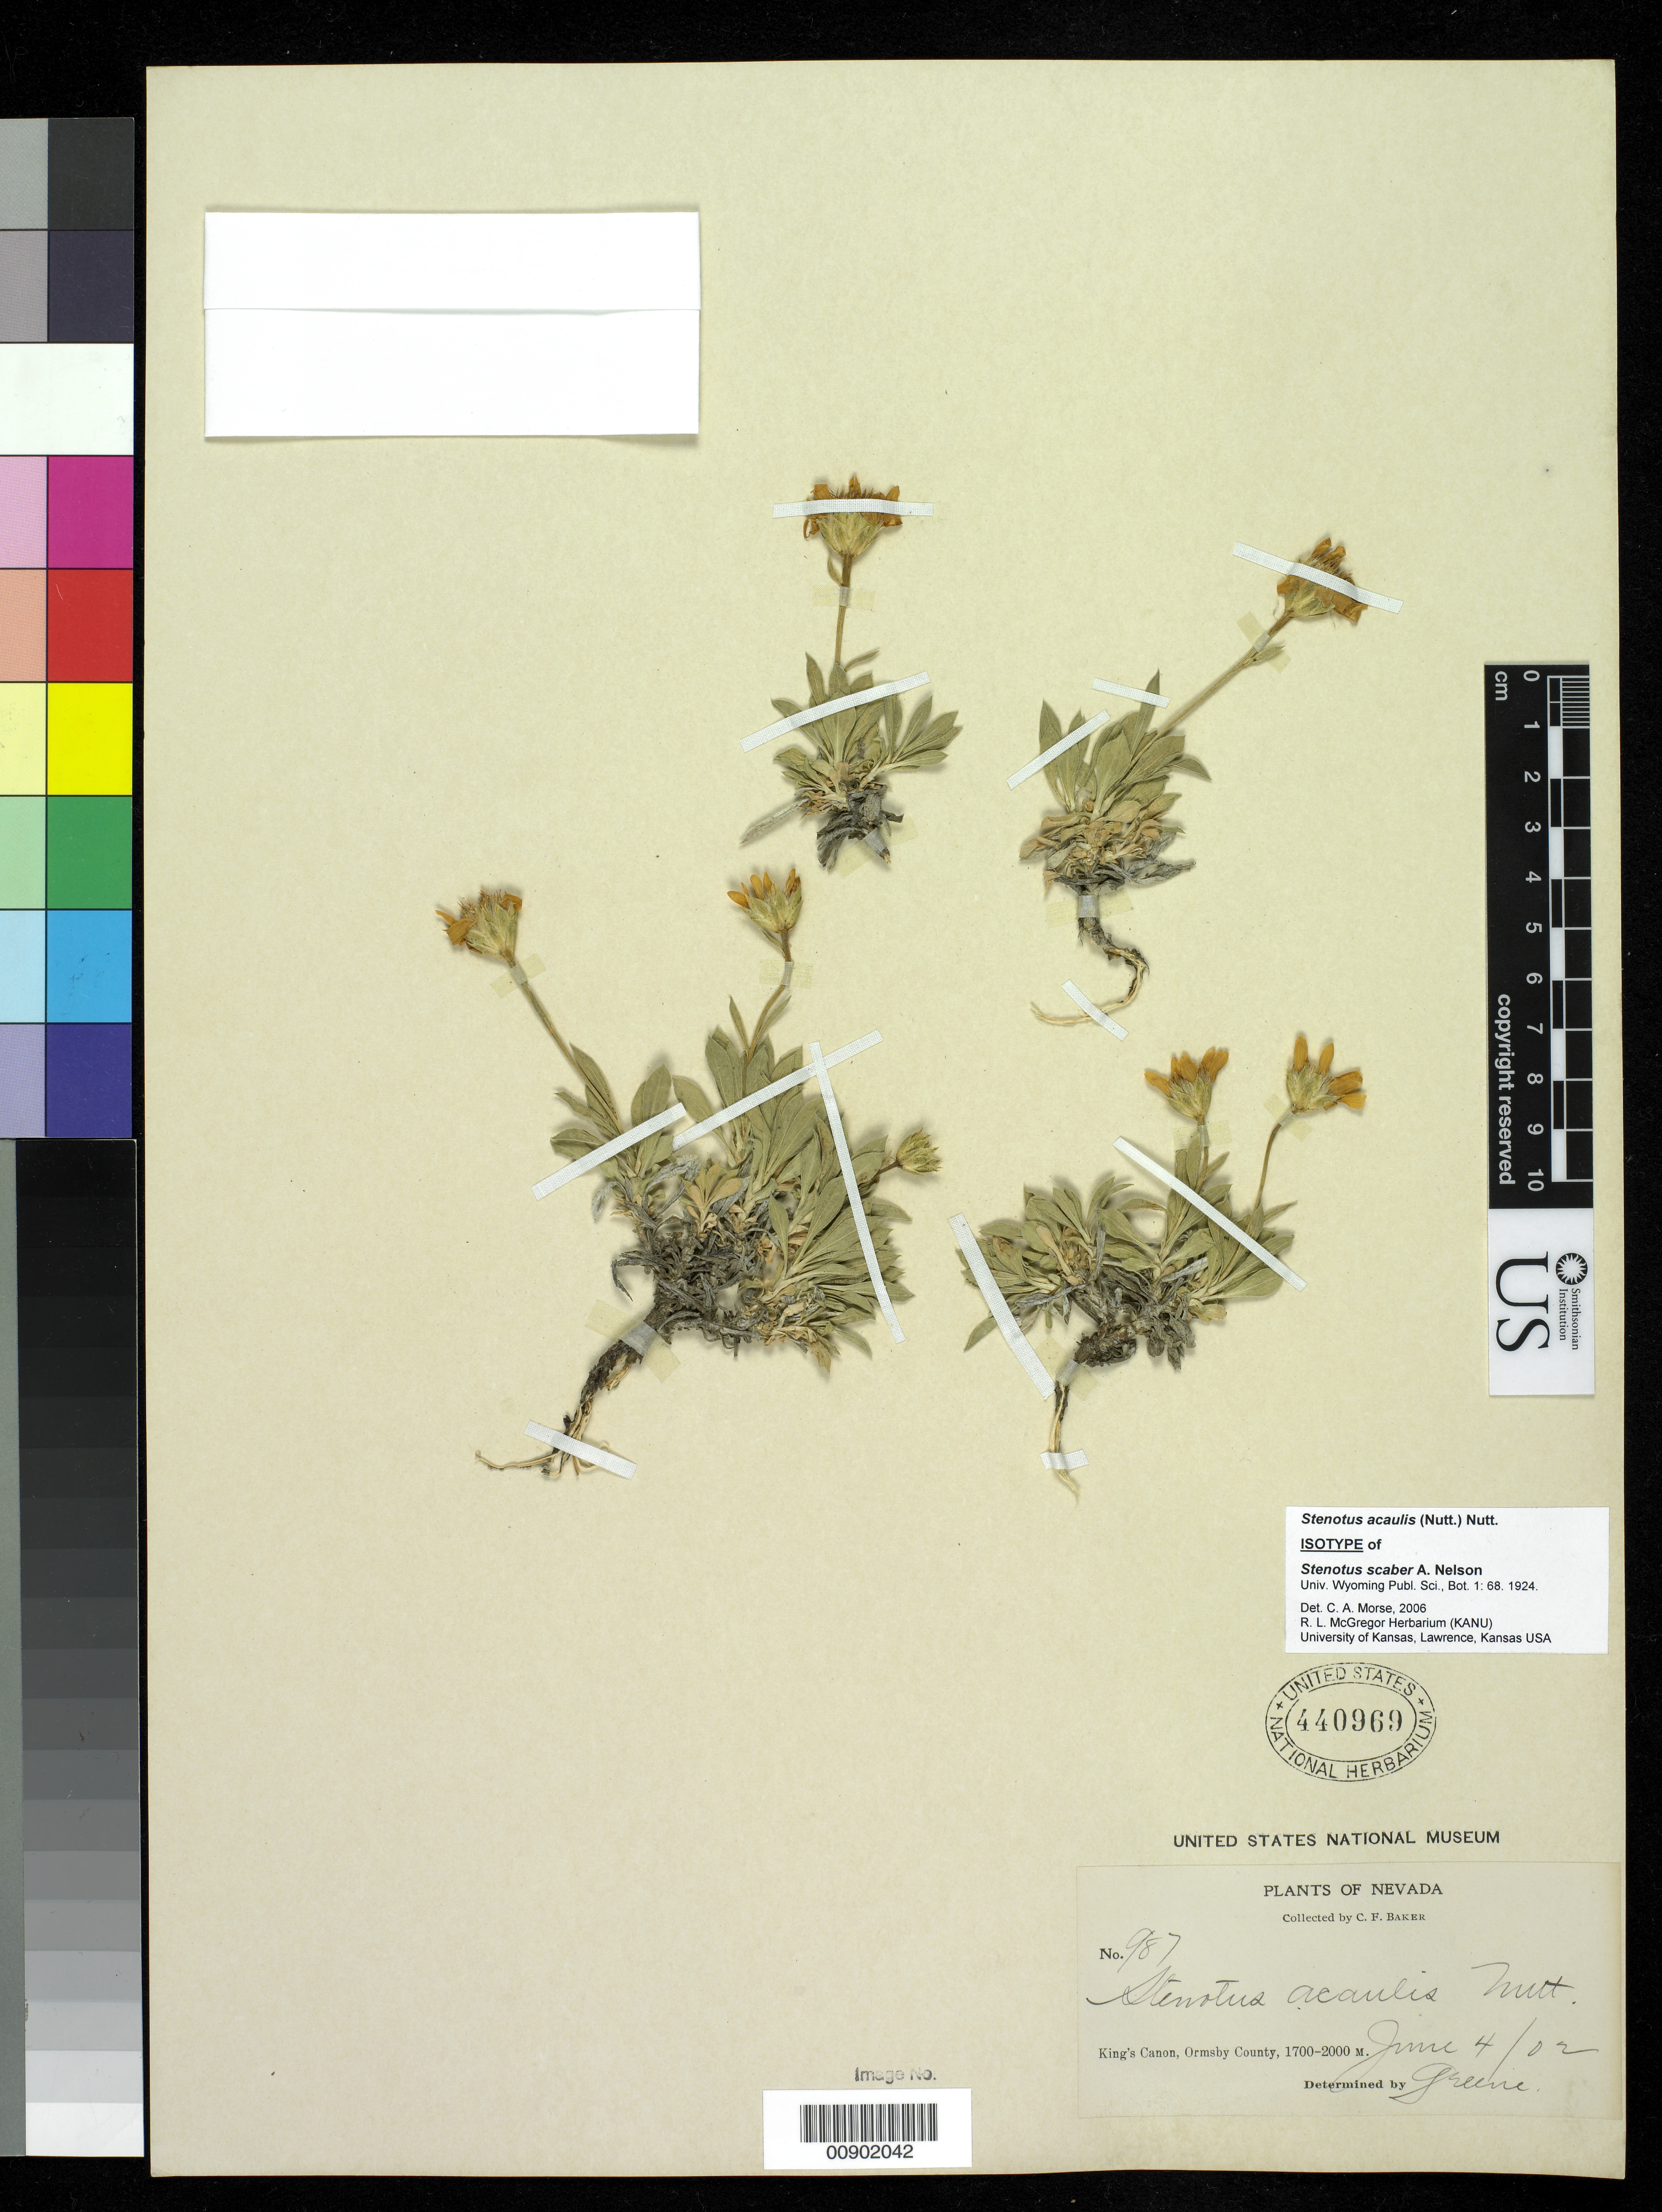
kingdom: Plantae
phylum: Tracheophyta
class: Magnoliopsida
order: Asterales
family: Asteraceae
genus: Stenotus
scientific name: Stenotus scaber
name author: A. Nelson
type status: Isotype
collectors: C. F. Baker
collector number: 987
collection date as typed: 04 Jun 1902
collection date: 1902-06-04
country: United States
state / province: Nevada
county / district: Ormsby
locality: King's Canon, Ormsby County.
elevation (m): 1700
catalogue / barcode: US 440969